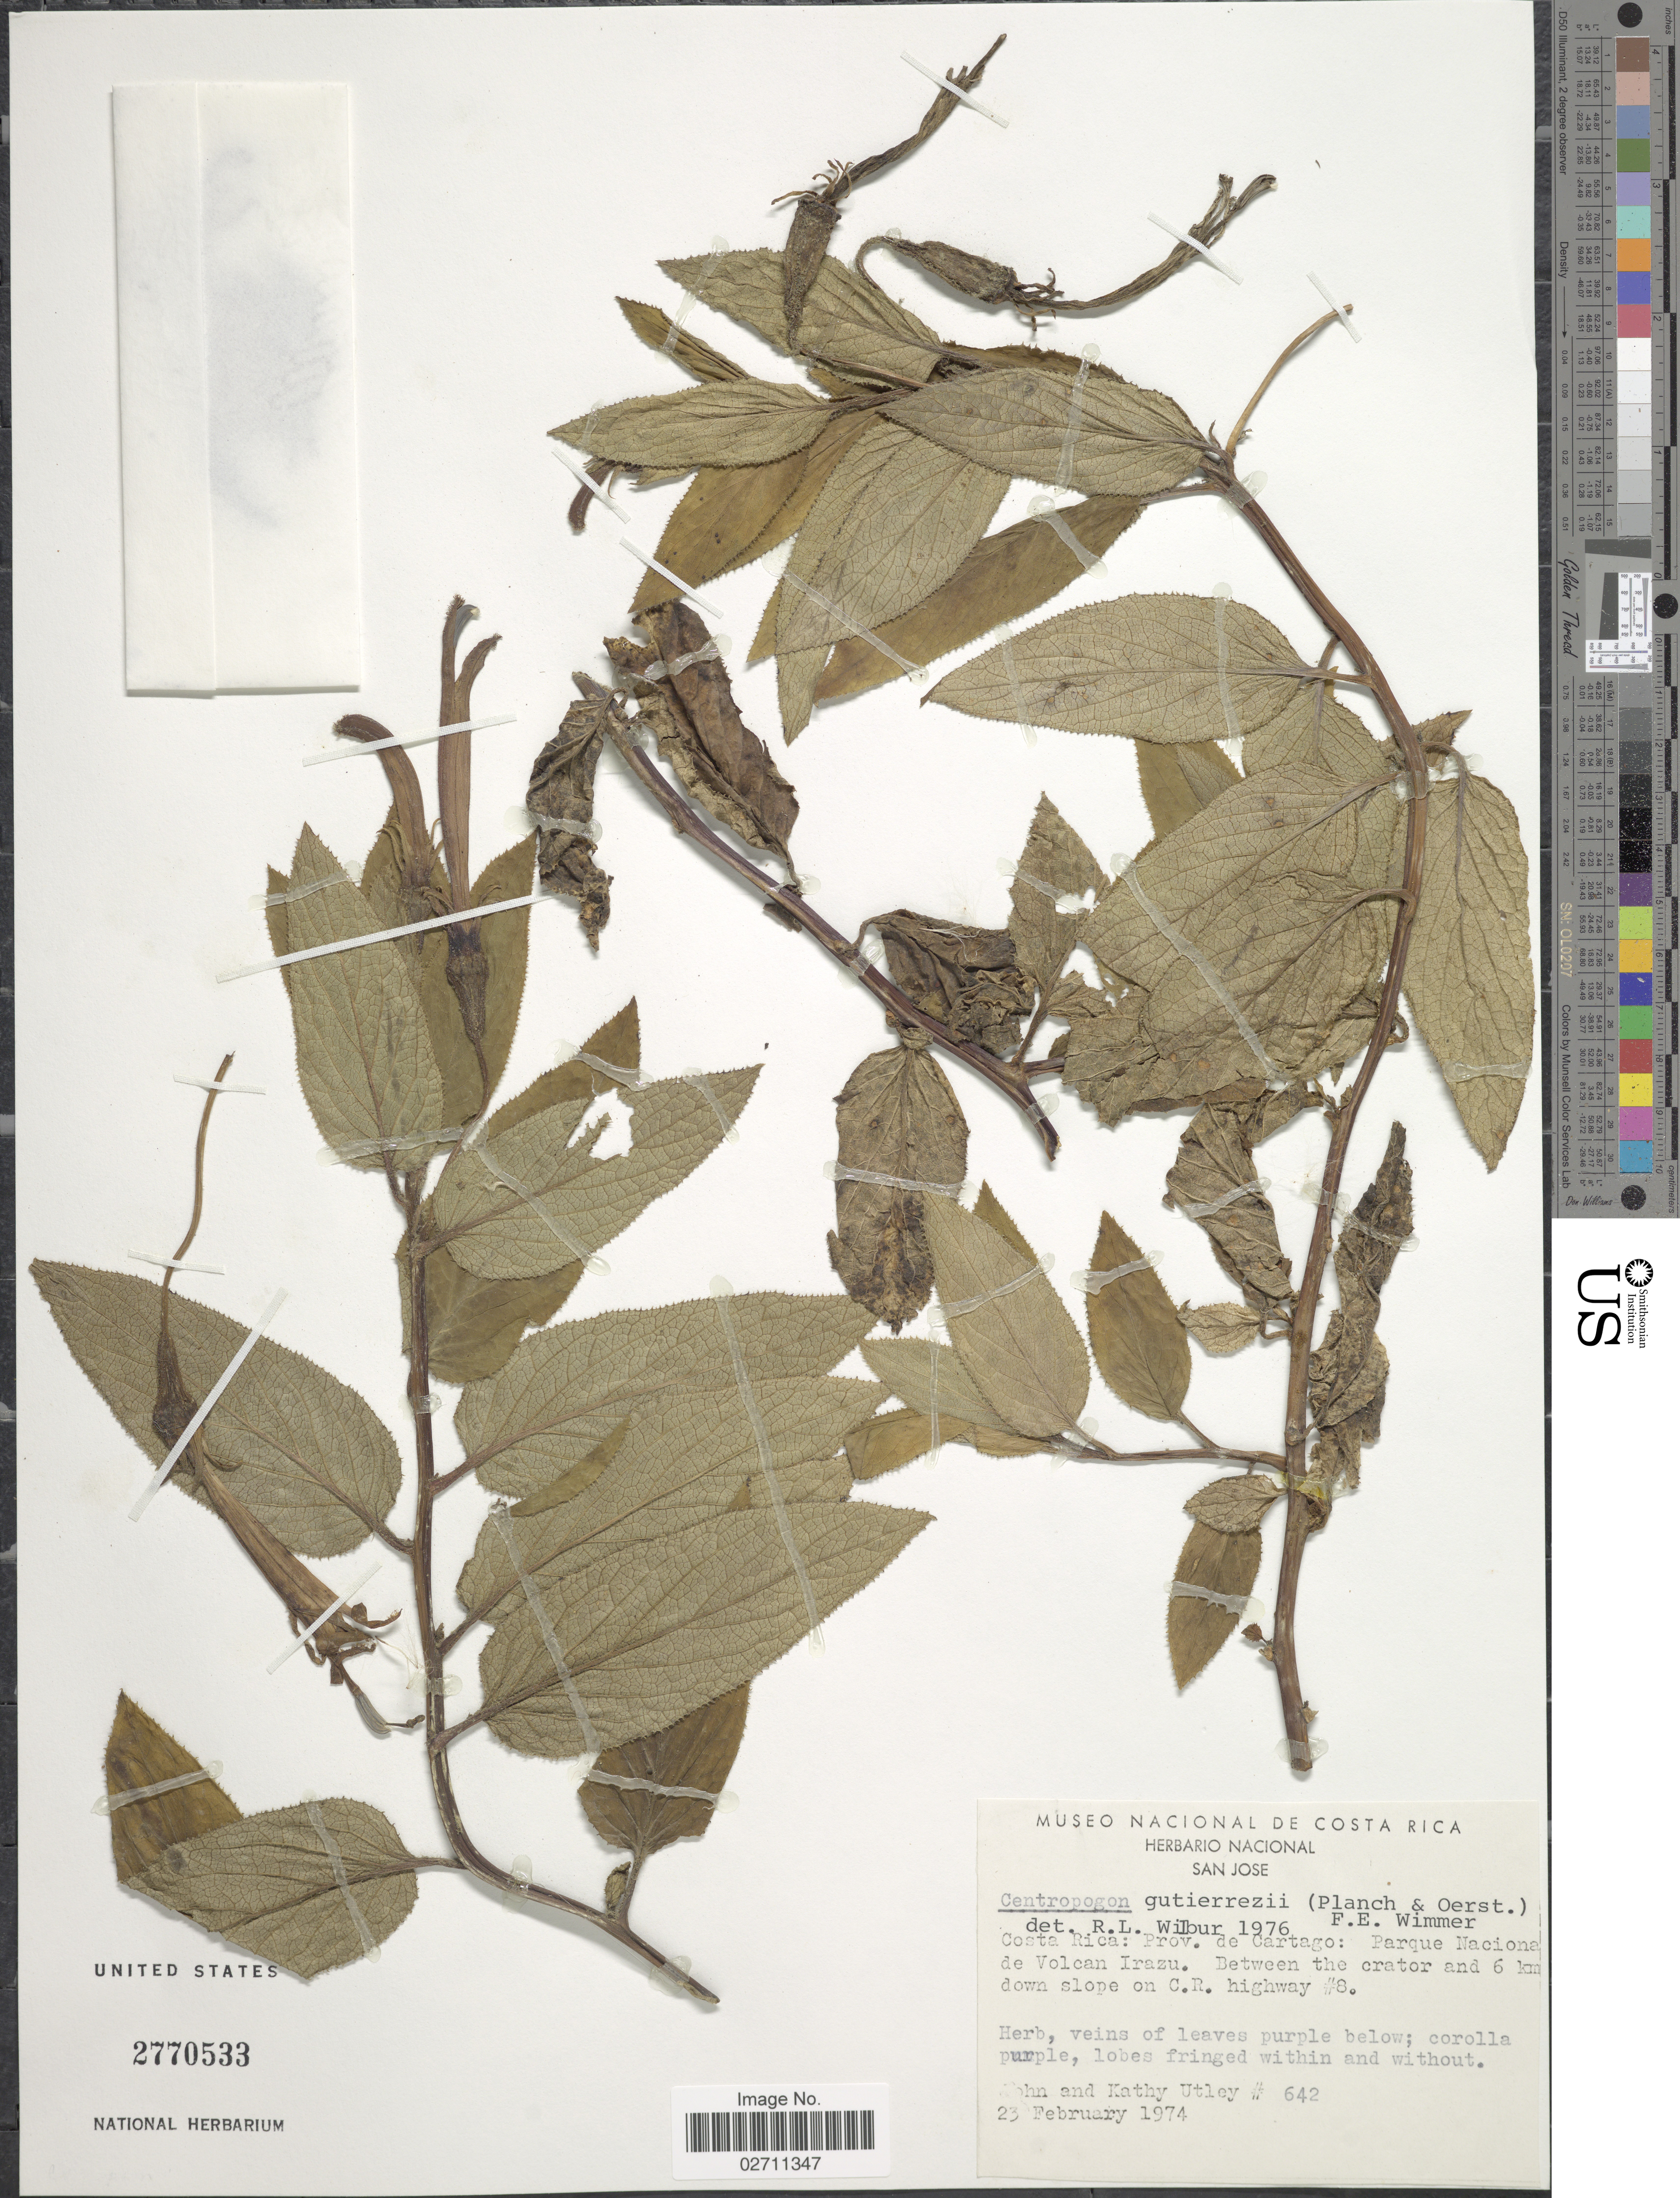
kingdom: Plantae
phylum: Tracheophyta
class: Magnoliopsida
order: Asterales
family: Campanulaceae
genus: Centropogon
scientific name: Centropogon gutierrezii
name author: (Planch. & Oerst.) E. Wimm.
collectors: J. F. Utley & K. Burt-Utley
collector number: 642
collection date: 1974-02-23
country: Costa Rica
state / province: Cartago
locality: Parque Nacional de Volcan Irazu, between the crator and 6 km down slope on C.R. highway #8.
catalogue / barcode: US 2770533